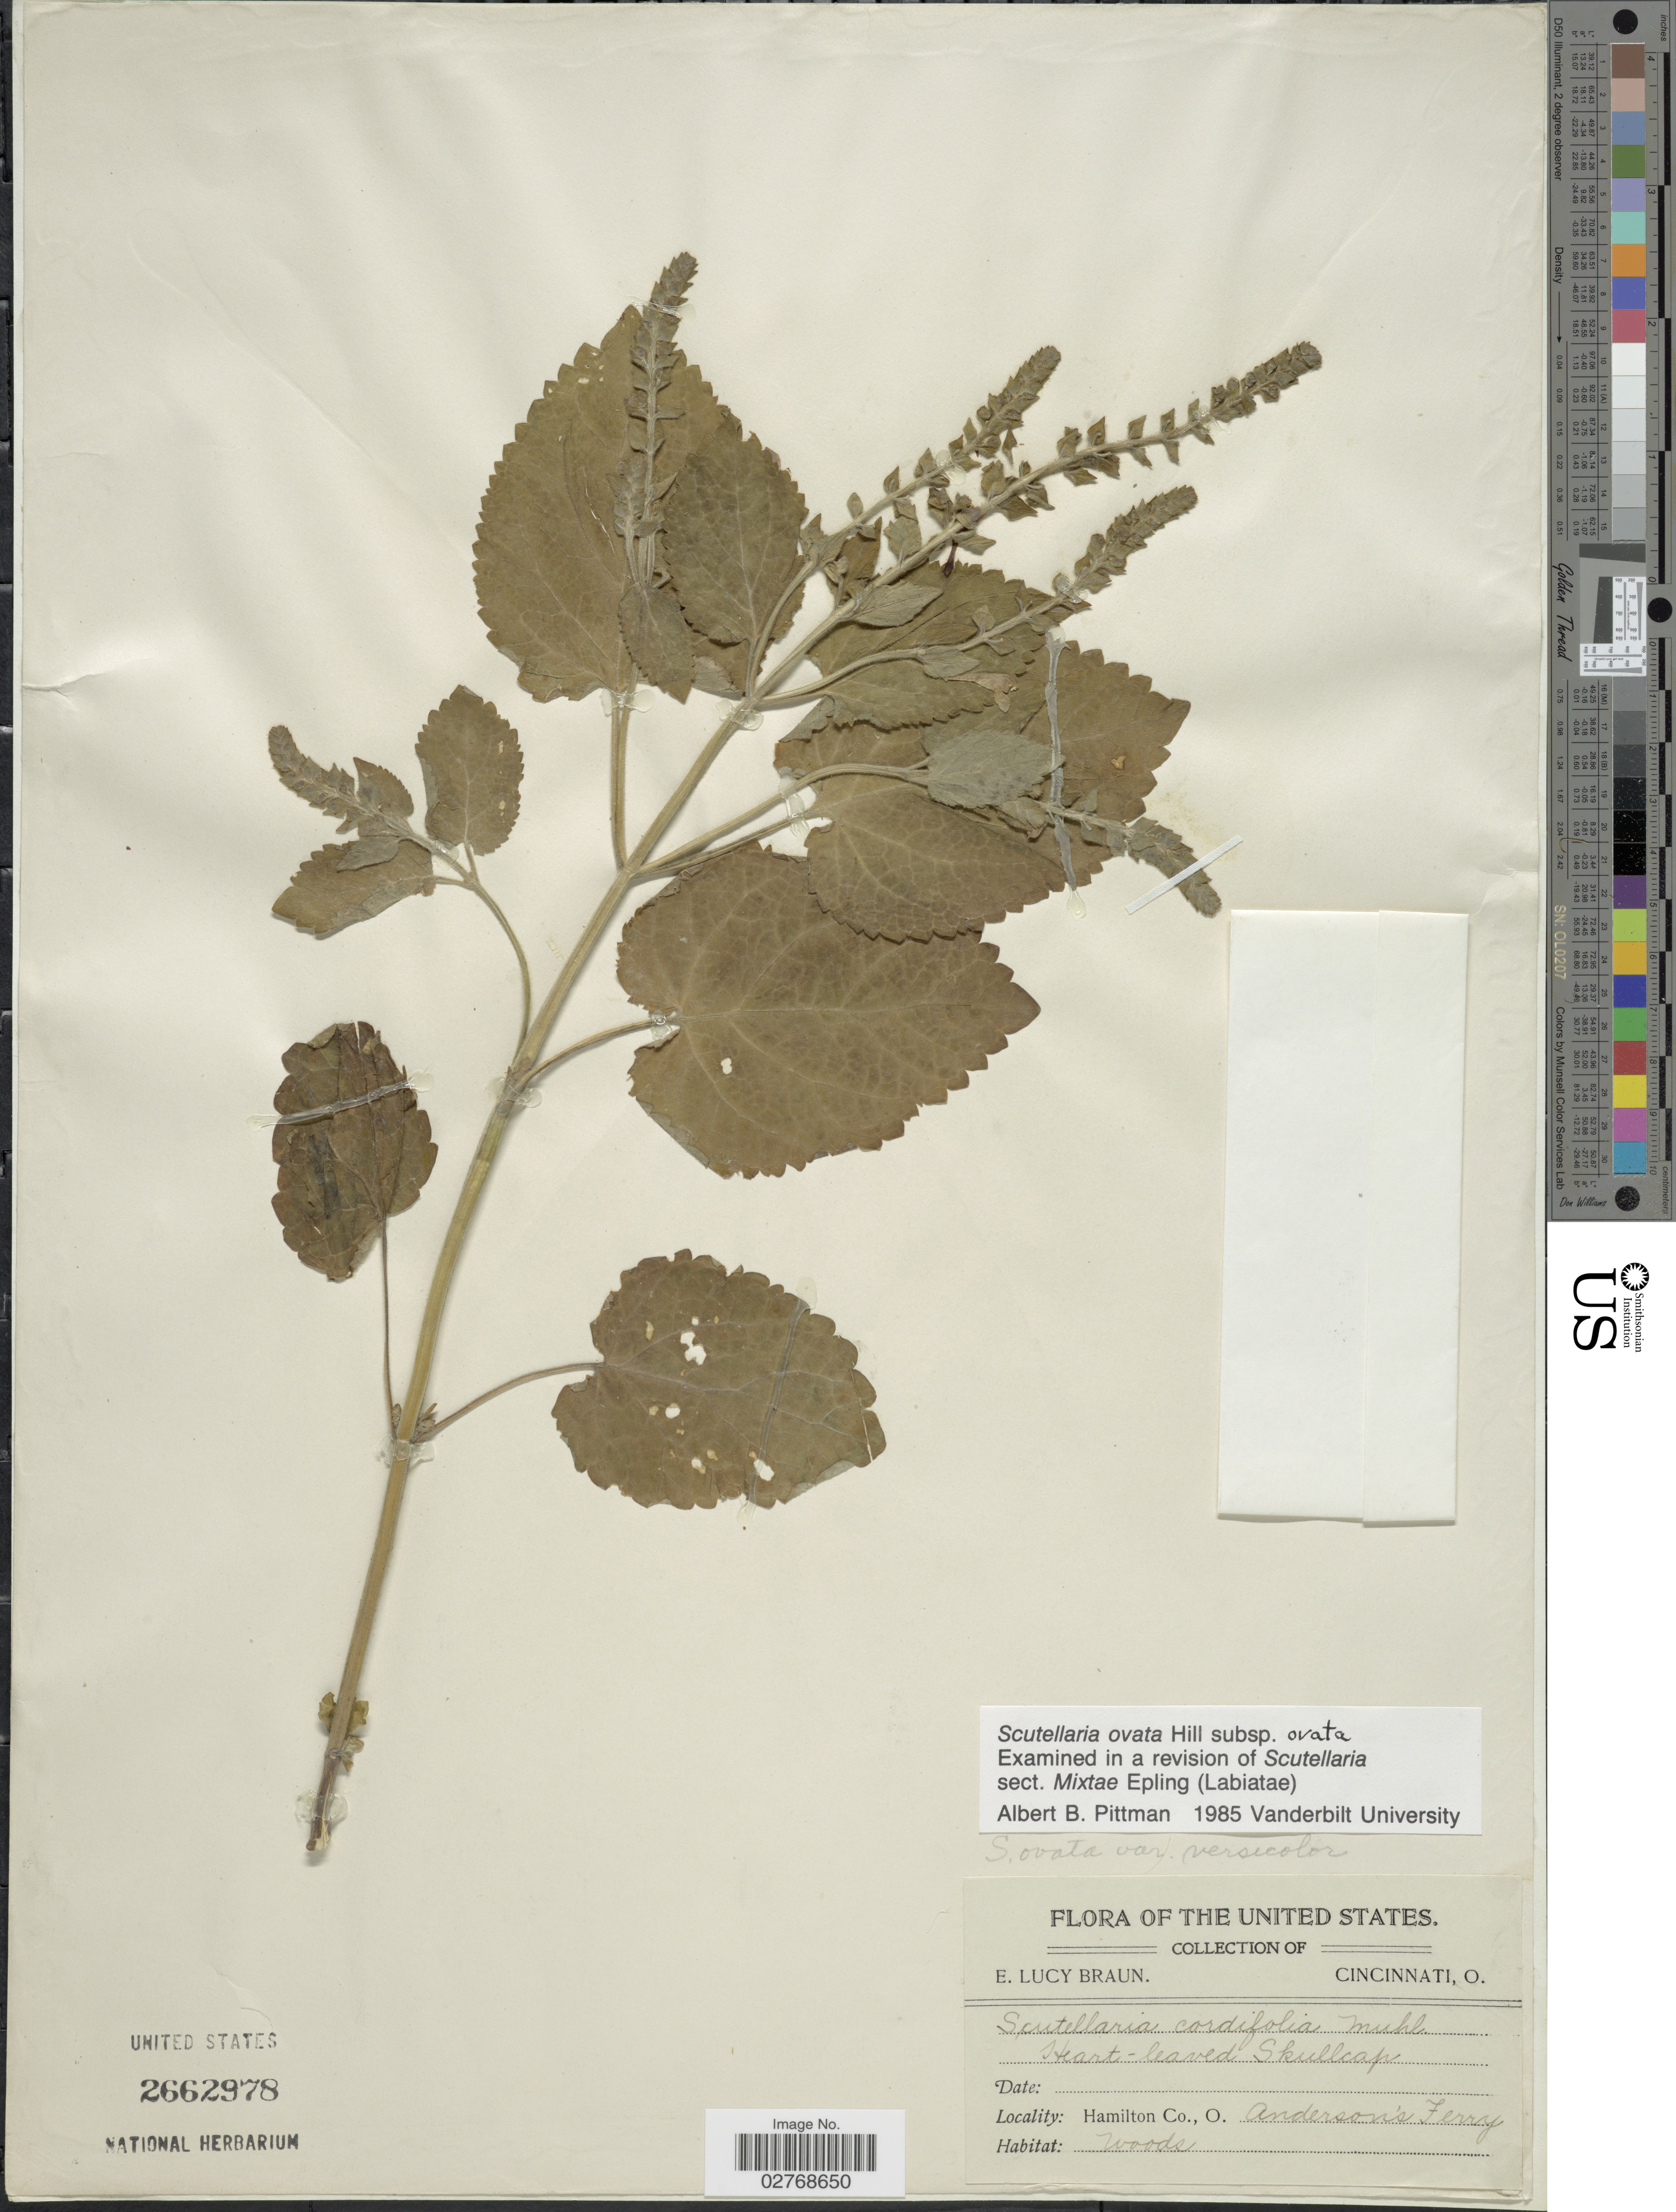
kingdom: Plantae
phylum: Tracheophyta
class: Magnoliopsida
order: Lamiales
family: Lamiaceae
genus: Scutellaria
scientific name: Scutellaria ovata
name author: Hill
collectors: E. L. Braun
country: United States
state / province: Ohio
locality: Hamilton Co., Anderson's Ferry.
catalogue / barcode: US 2662978